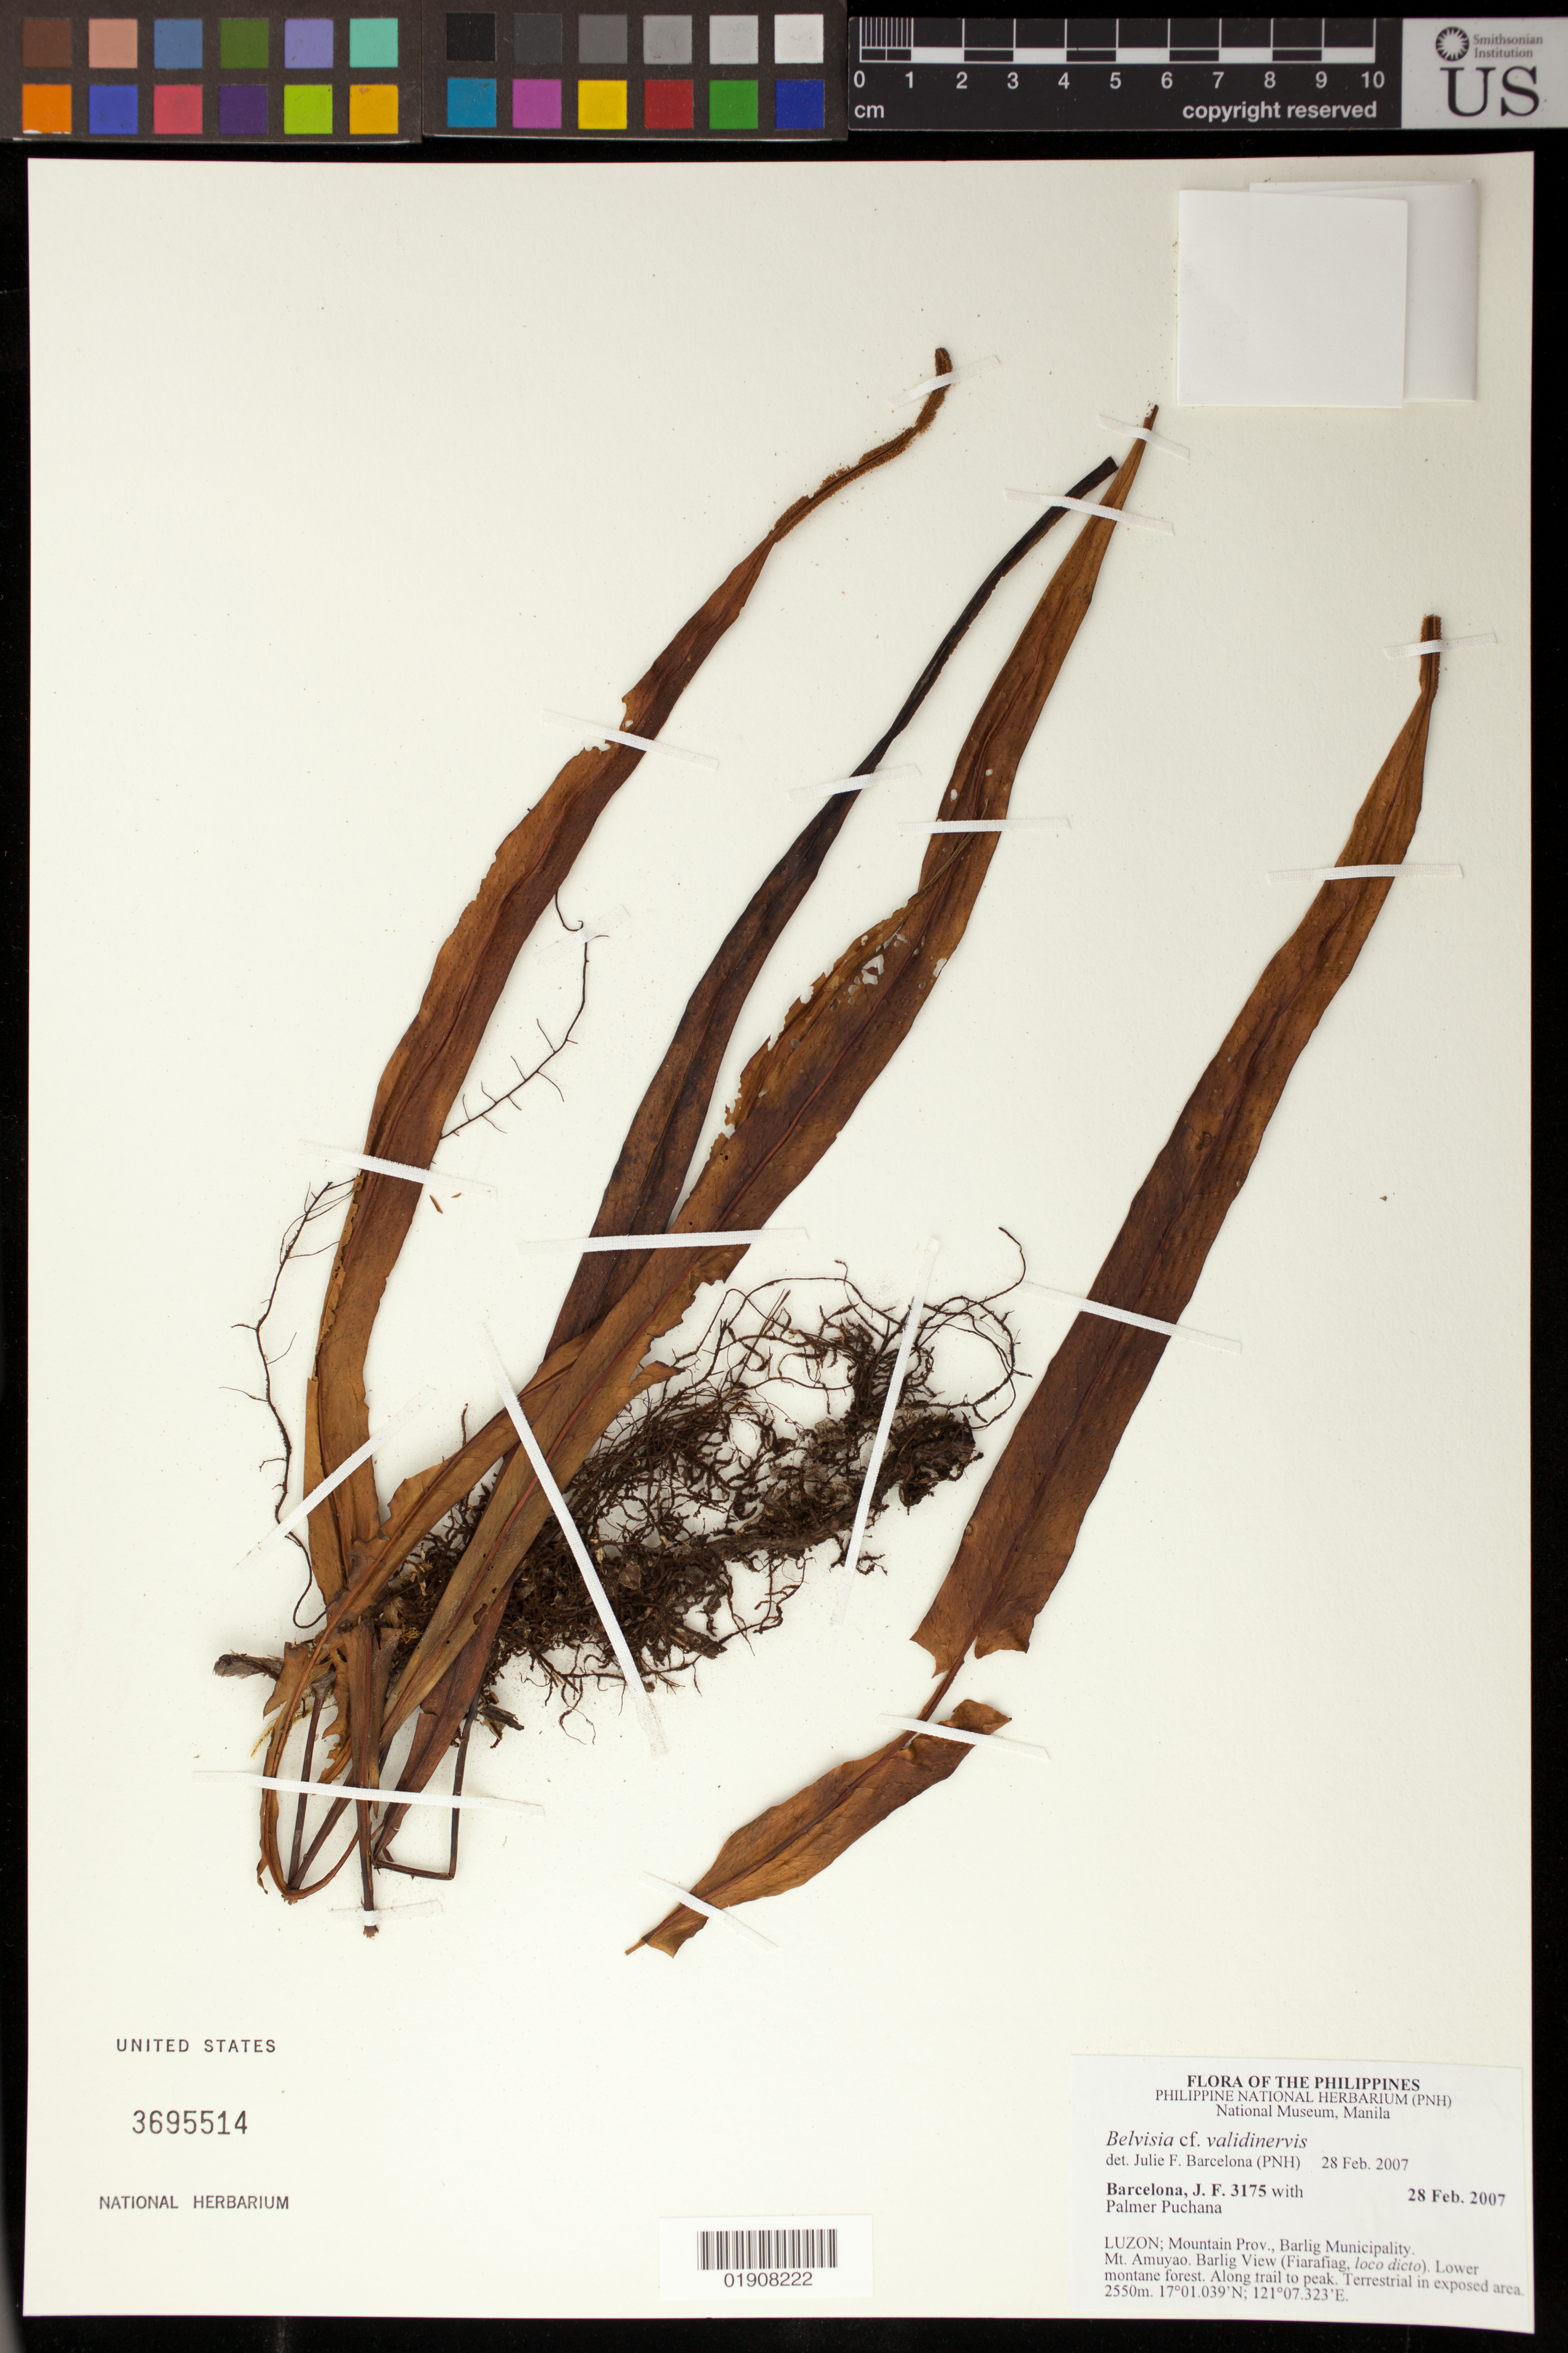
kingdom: Plantae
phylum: Tracheophyta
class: Polypodiopsida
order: Polypodiales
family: Polypodiaceae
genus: Belvisia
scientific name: Belvisia valdinervis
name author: (Kunze) Copel.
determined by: Barcelona, J. F.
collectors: J. F. Barcelona & P. Puchana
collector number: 3175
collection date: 2007-02-28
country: Philippines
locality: Luzon; Mountain Prov., Barlig Municipality. Mt. Amuyao. Barlig View (Fiarafiag, loco dicto). Along trail to peak.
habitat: Lower montane forest.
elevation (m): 2550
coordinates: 17 01.039 N, 121 07.323 E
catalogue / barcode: US 3695514